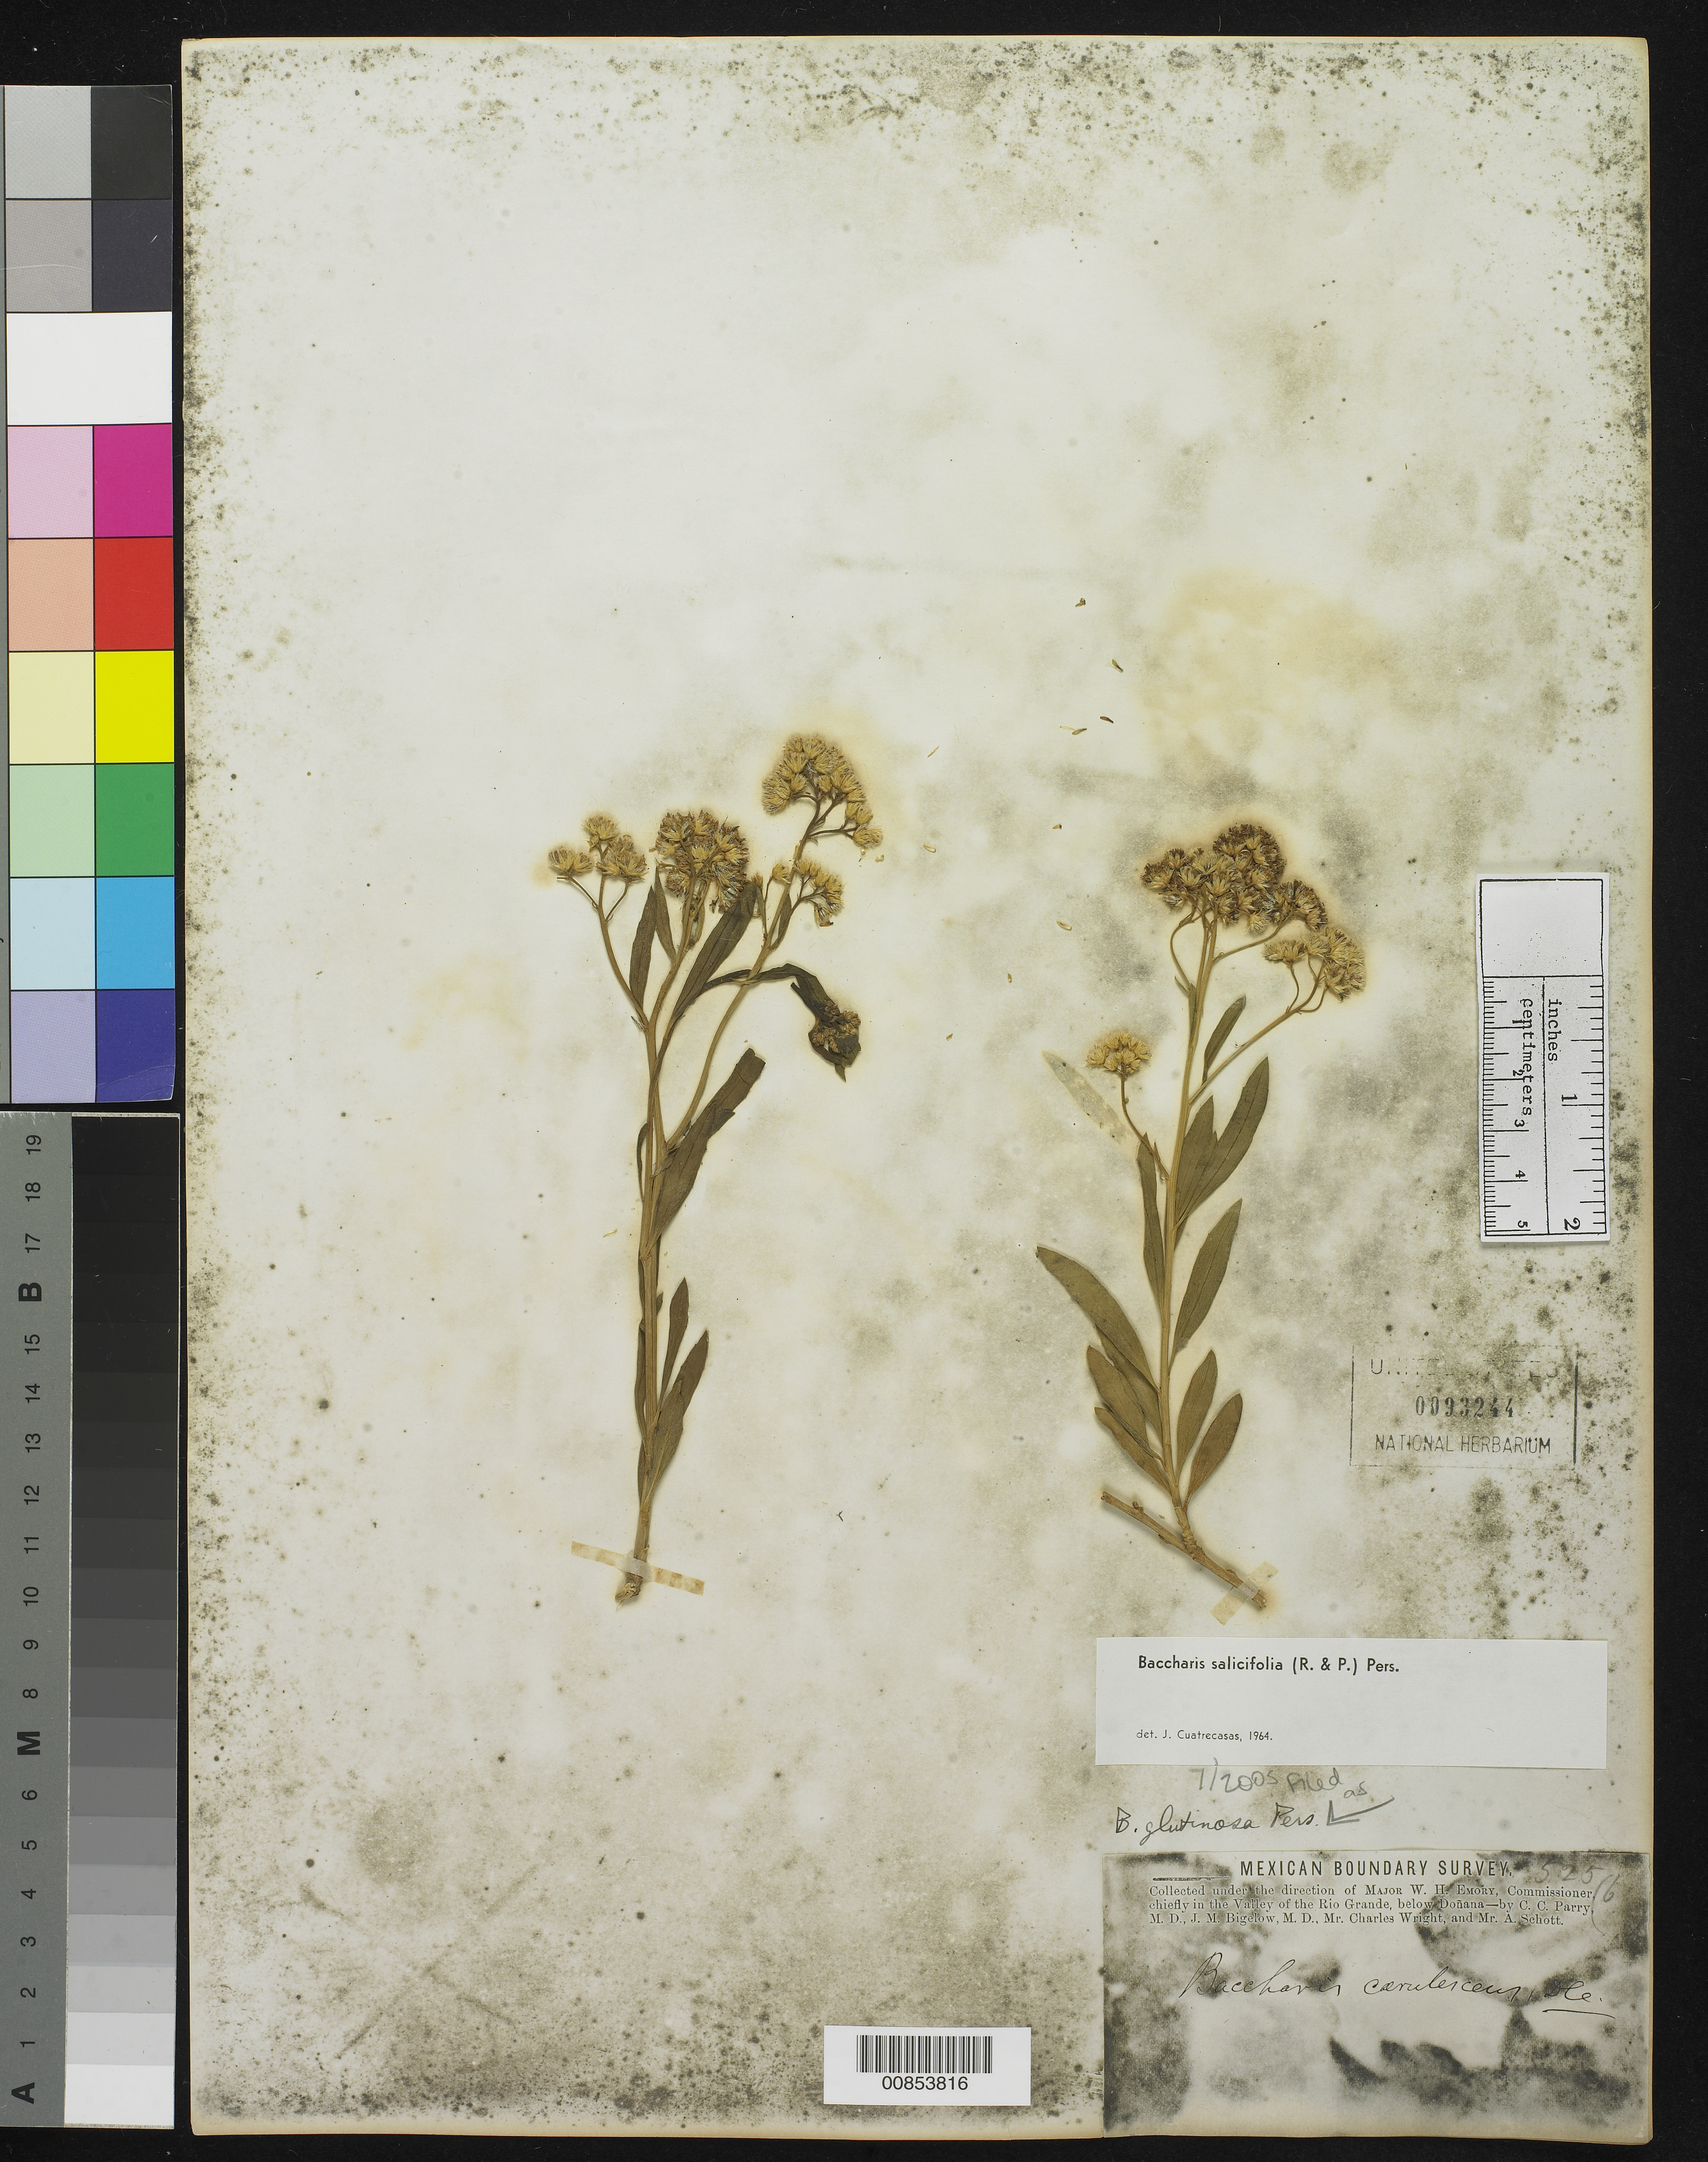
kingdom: Plantae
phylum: Tracheophyta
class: Magnoliopsida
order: Asterales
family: Asteraceae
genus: Baccharis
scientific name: Baccharis glutinosa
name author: Pers.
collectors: C. C. Parry, J. M. Bigelow, C. Wright & A. C. V. Schott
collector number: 525b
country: United States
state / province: New Mexico / Texas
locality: Valley of the Rio Grande, below Doñana.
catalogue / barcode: US 93244